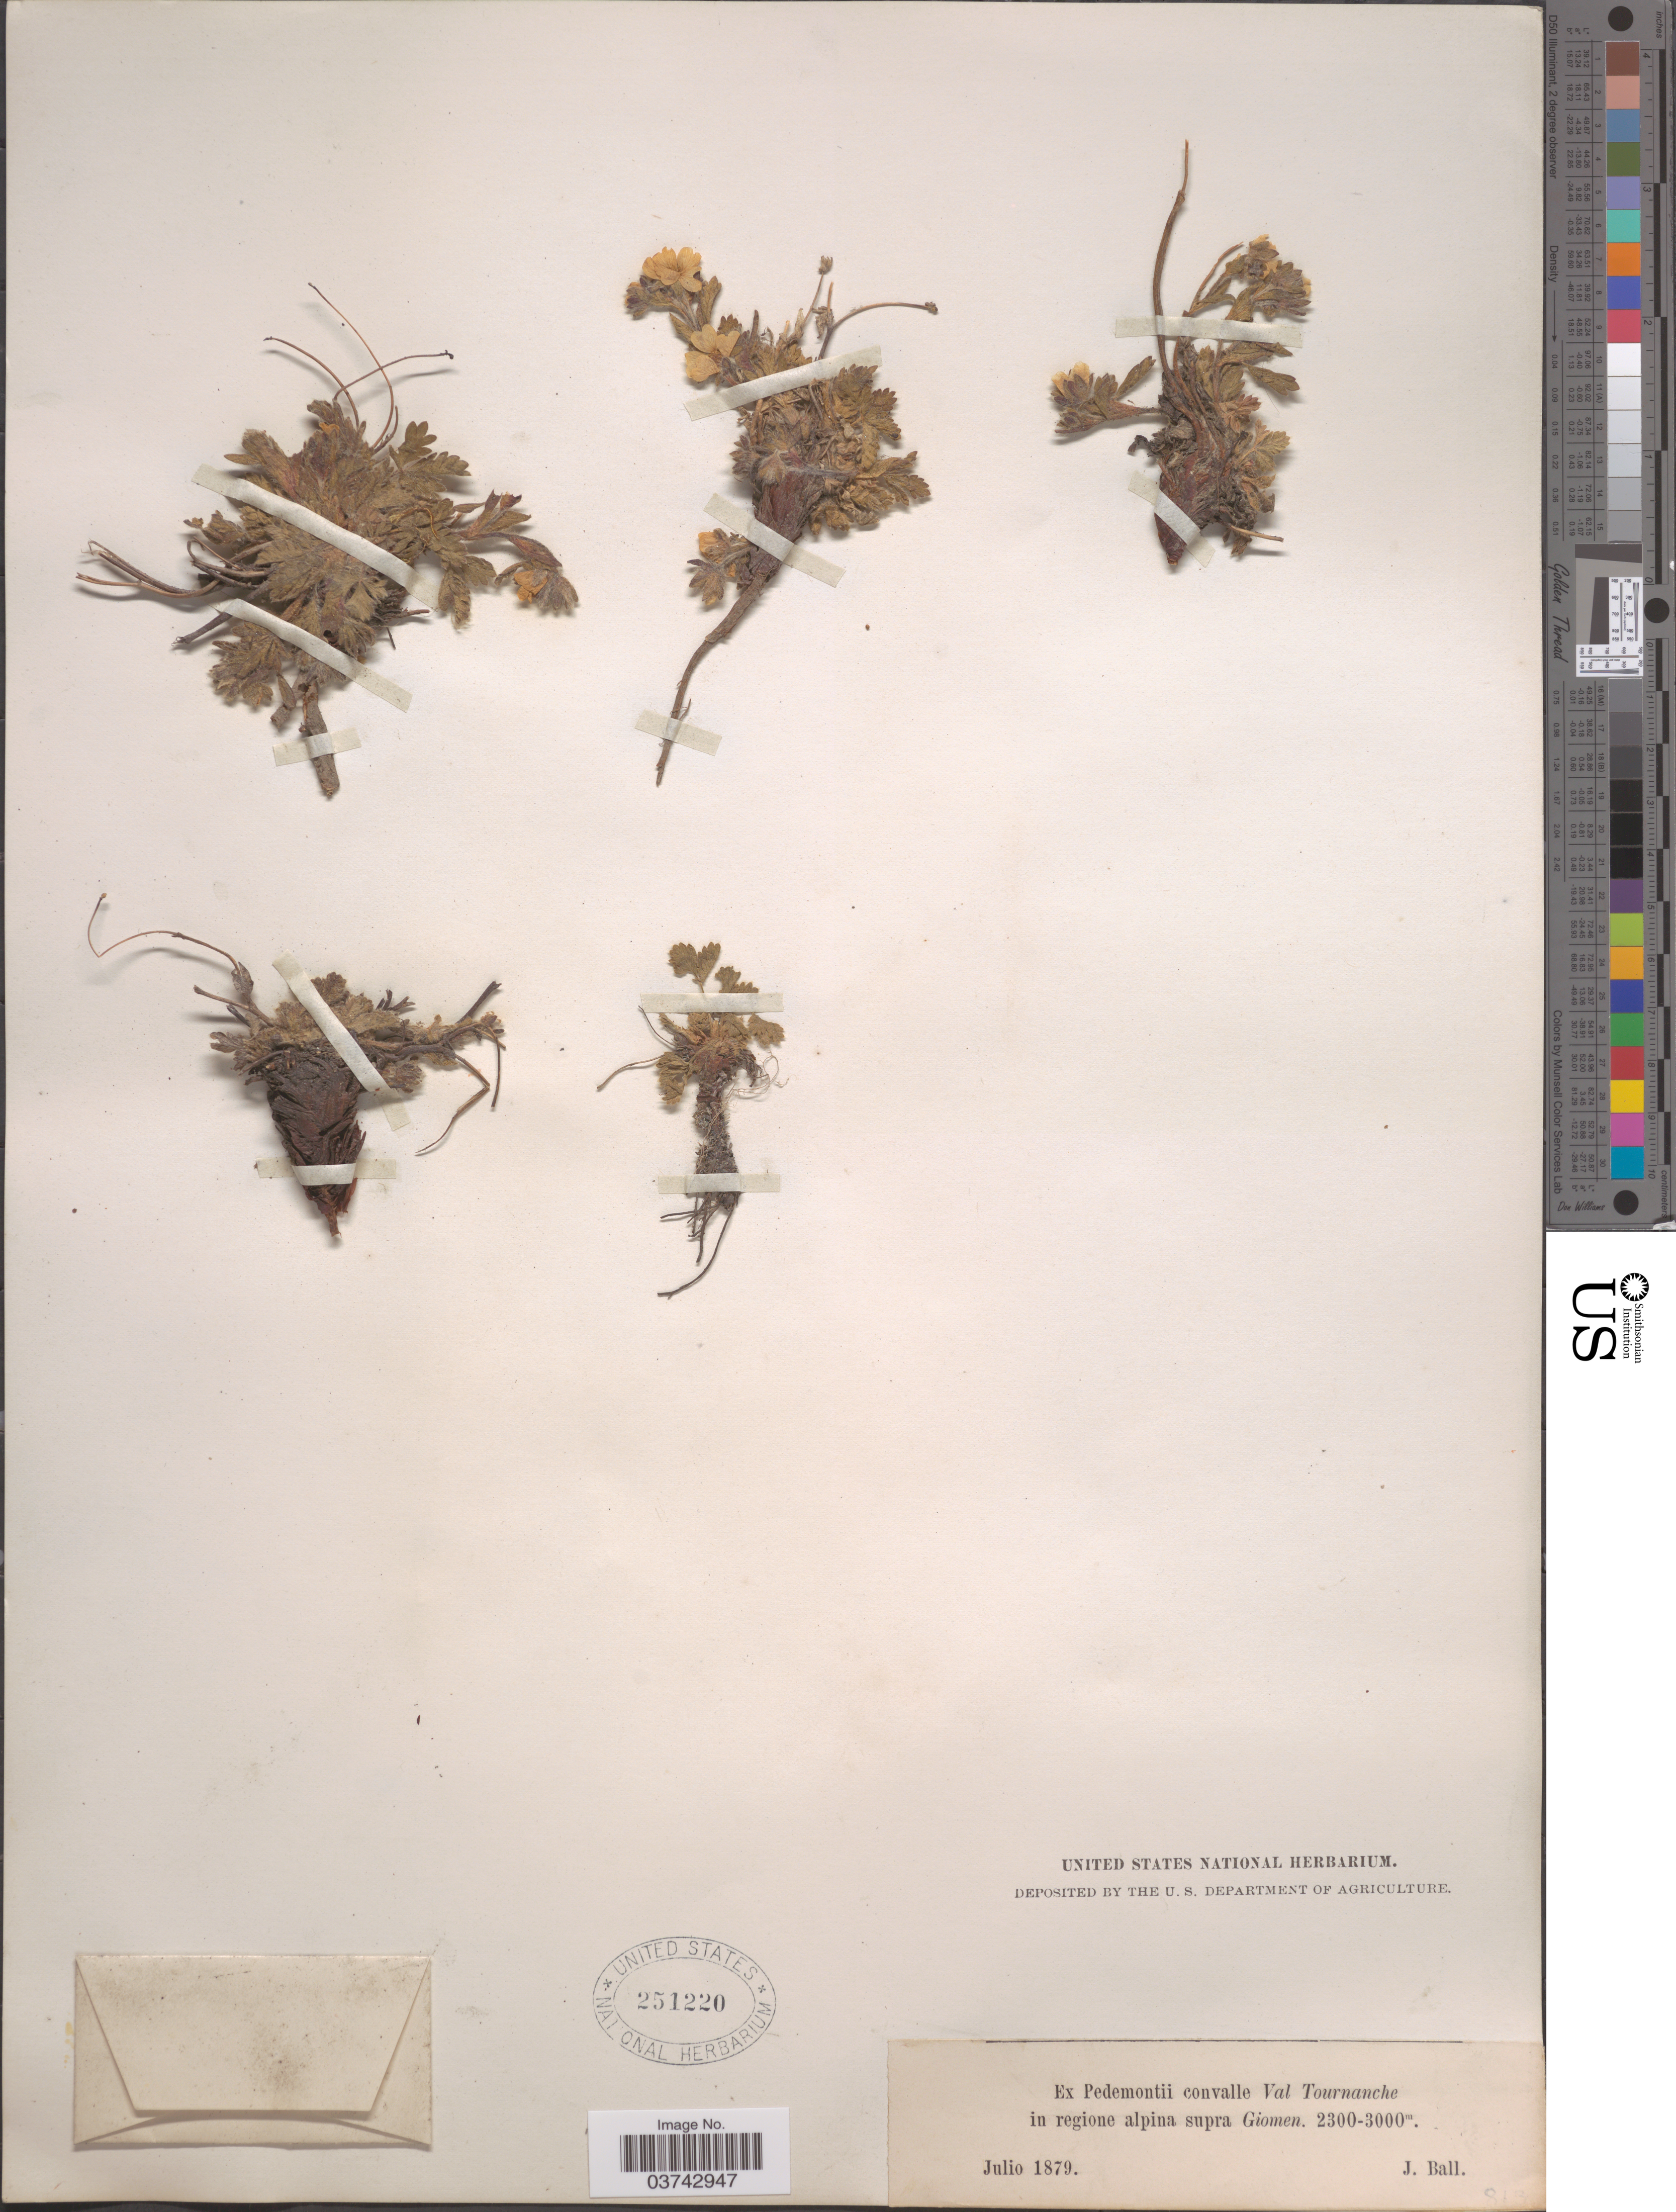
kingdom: Plantae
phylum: Tracheophyta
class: Magnoliopsida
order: Rosales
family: Rosaceae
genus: Potentilla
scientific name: Potentilla sp.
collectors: J. Ball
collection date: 1879-07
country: Italy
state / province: Piedmont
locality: Ex Pedemontii convalle Val Tournanche in regione alpina supra Giomen.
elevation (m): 2300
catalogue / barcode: US 251220